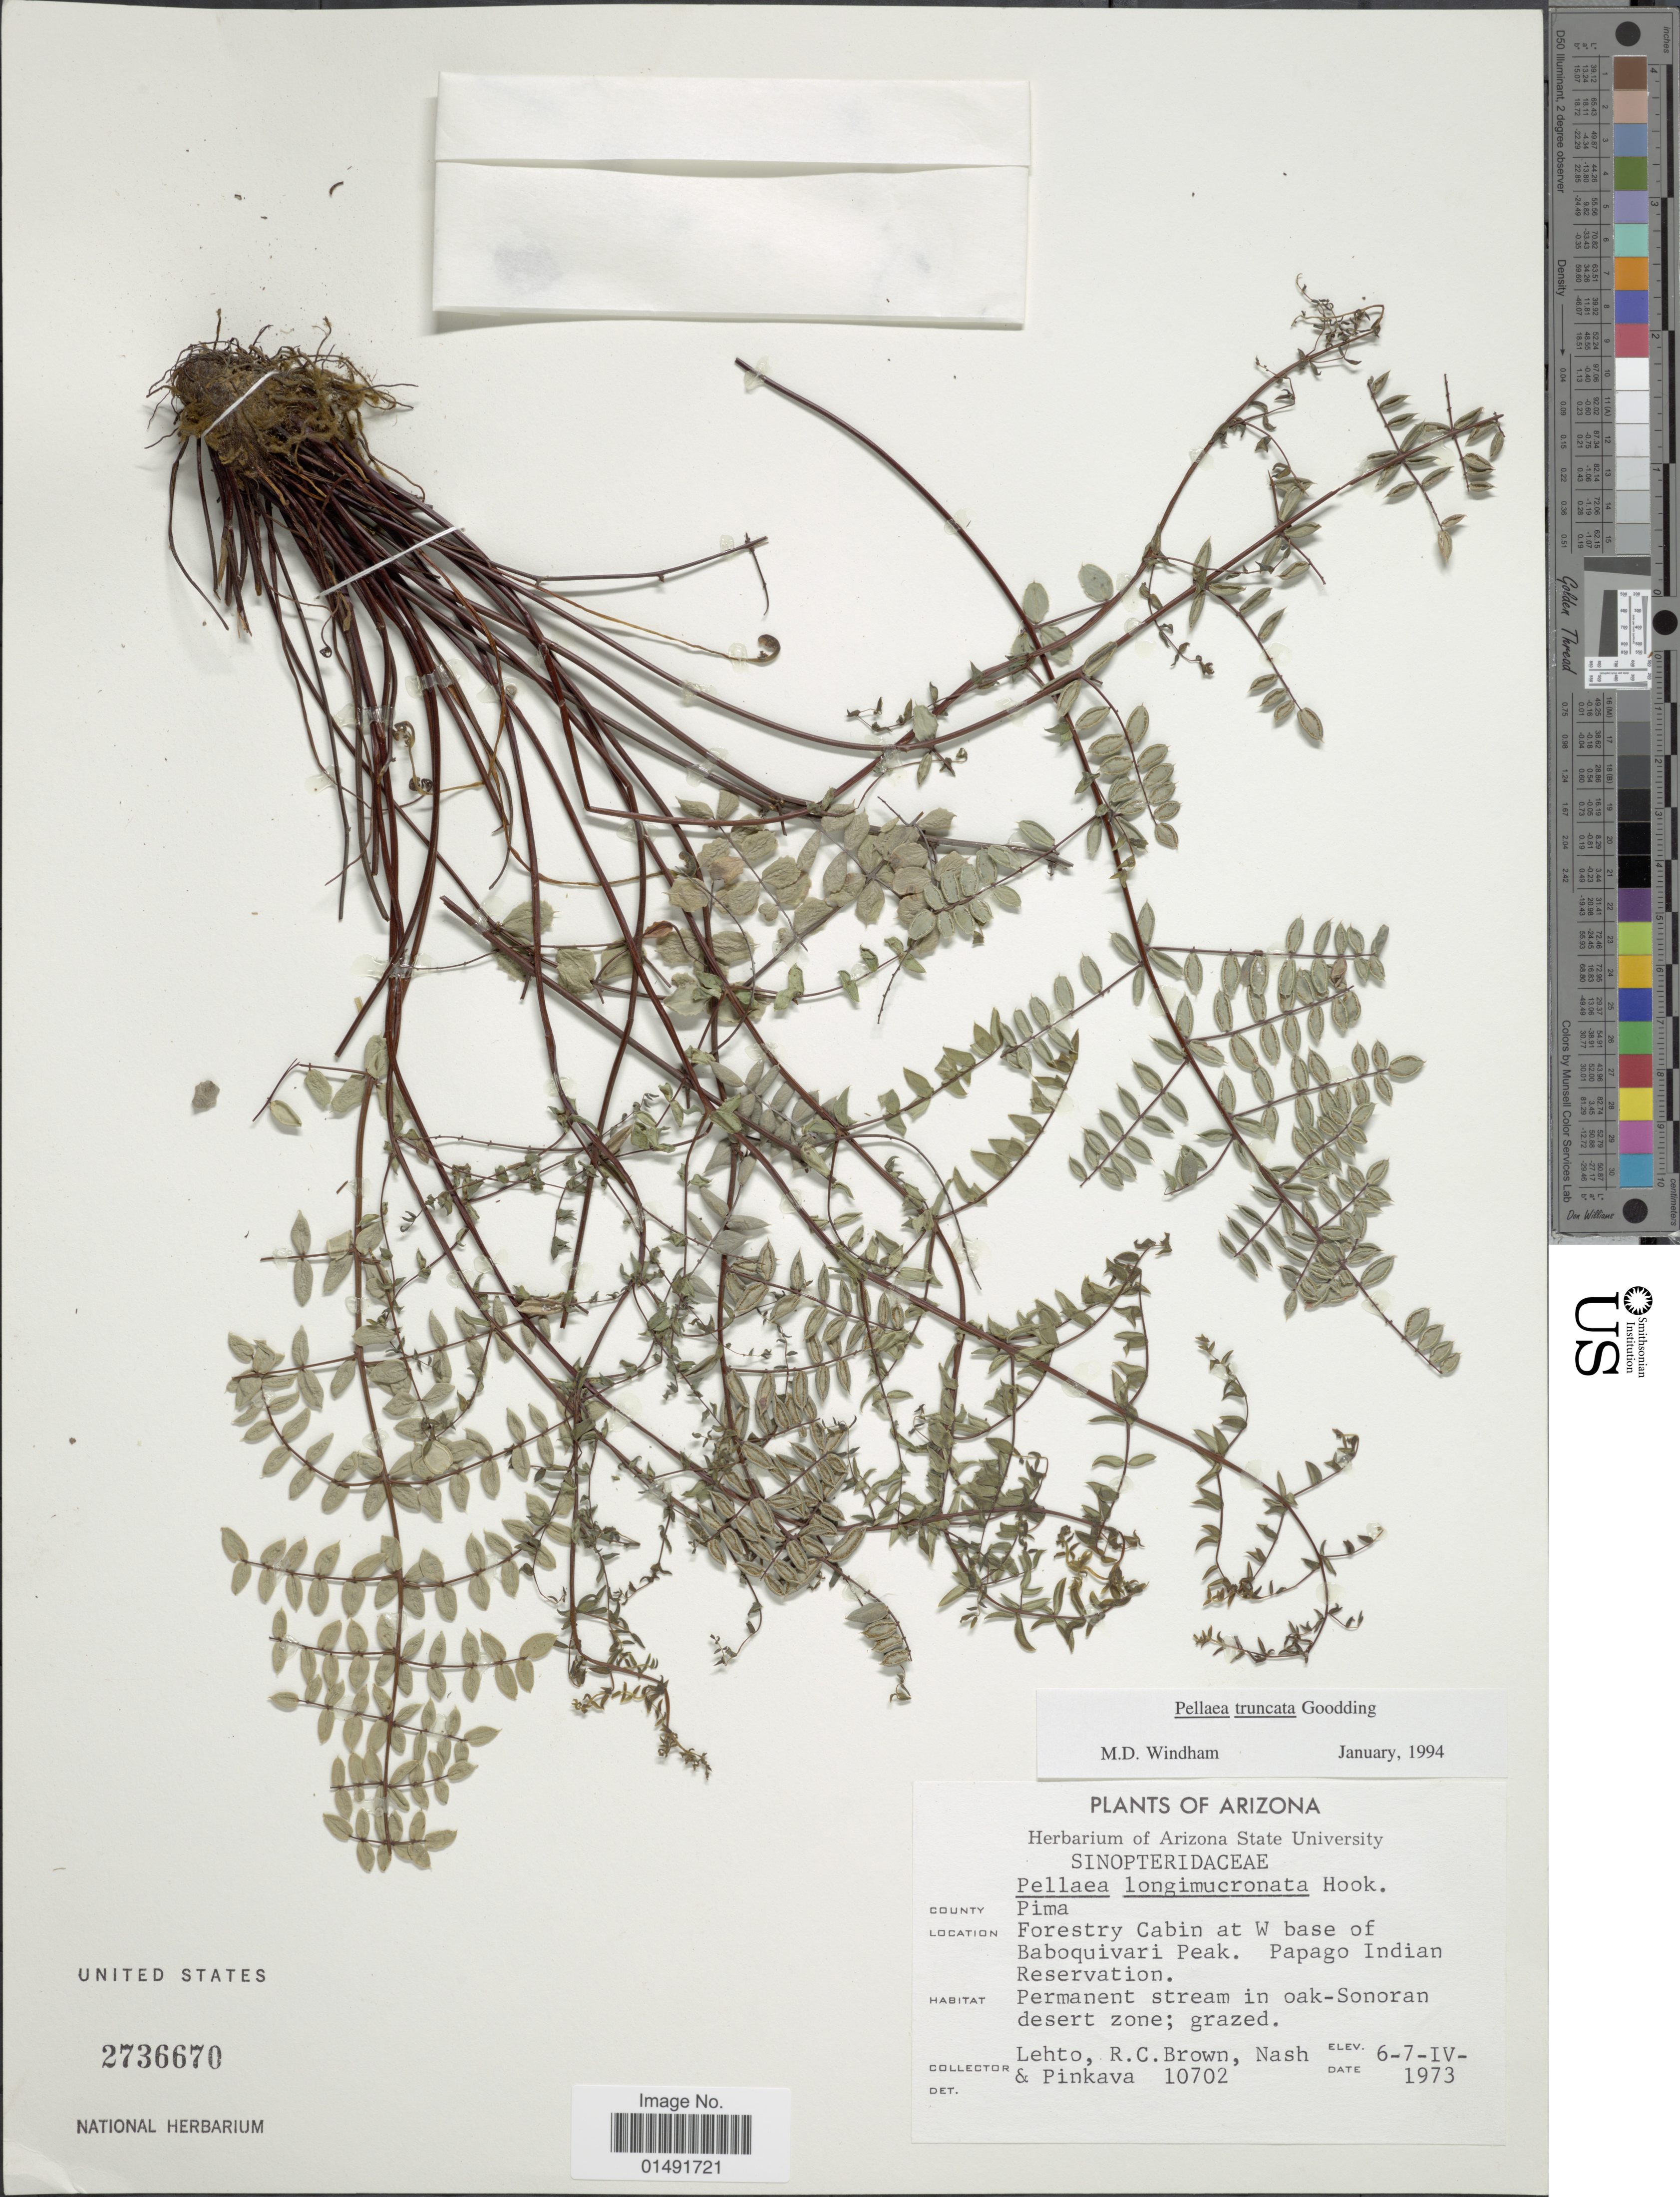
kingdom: Plantae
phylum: Tracheophyta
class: Polypodiopsida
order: Polypodiales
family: Pteridaceae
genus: Pellaea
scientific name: Pellaea truncata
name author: Goodd.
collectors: -. Lehto, R. C. Brown, -- Nash & -. Pinkava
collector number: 10702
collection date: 1973-04-06/1973-04-07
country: United States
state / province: Arizona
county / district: Pima Co.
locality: Forestry Cabin at W base of Baboquvari Peak. Papago Indian Reservation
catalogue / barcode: US 2736670